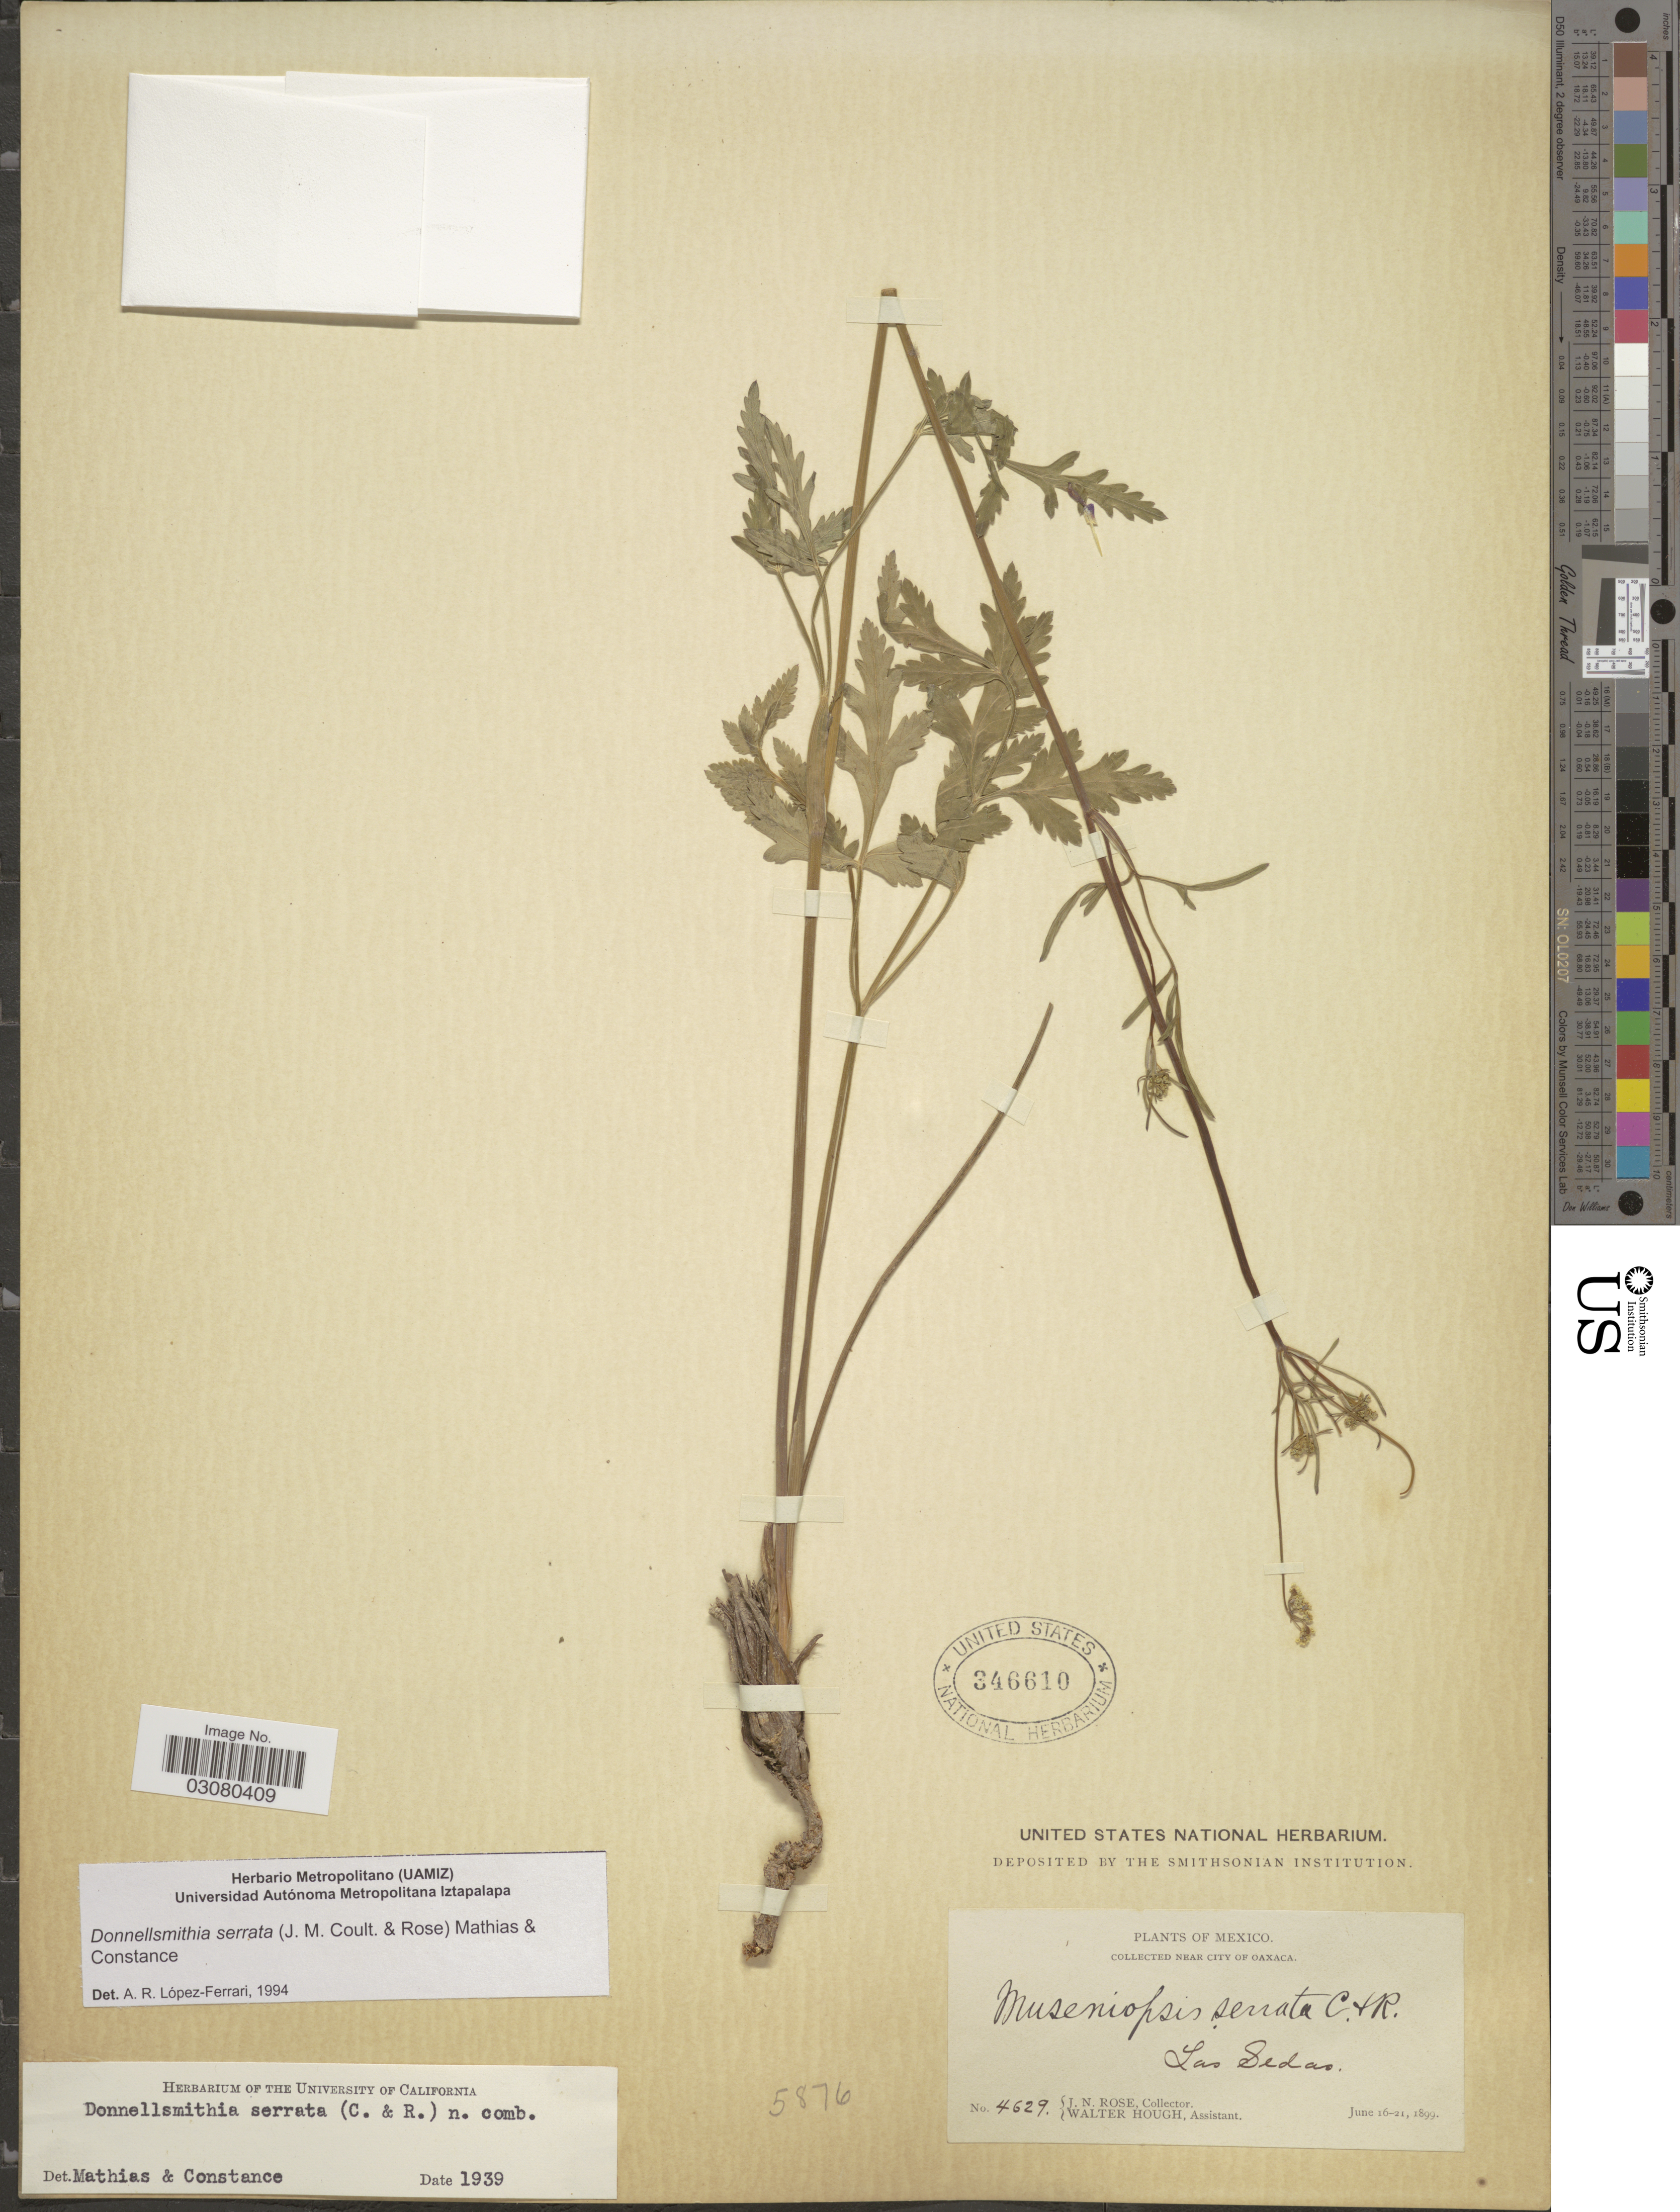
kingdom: Plantae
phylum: Tracheophyta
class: Magnoliopsida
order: Apiales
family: Apiaceae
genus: Donnellsmithia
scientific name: Donnellsmithia serrata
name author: (J.M. Coult. & Rose) Mathias & Constance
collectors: J. N. Rose & W. Hough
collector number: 4629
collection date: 1899-06-16/1899-06-21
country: Mexico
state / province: Oaxaca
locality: Near City of Oaxaca. Las Sedas.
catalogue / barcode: US 346610